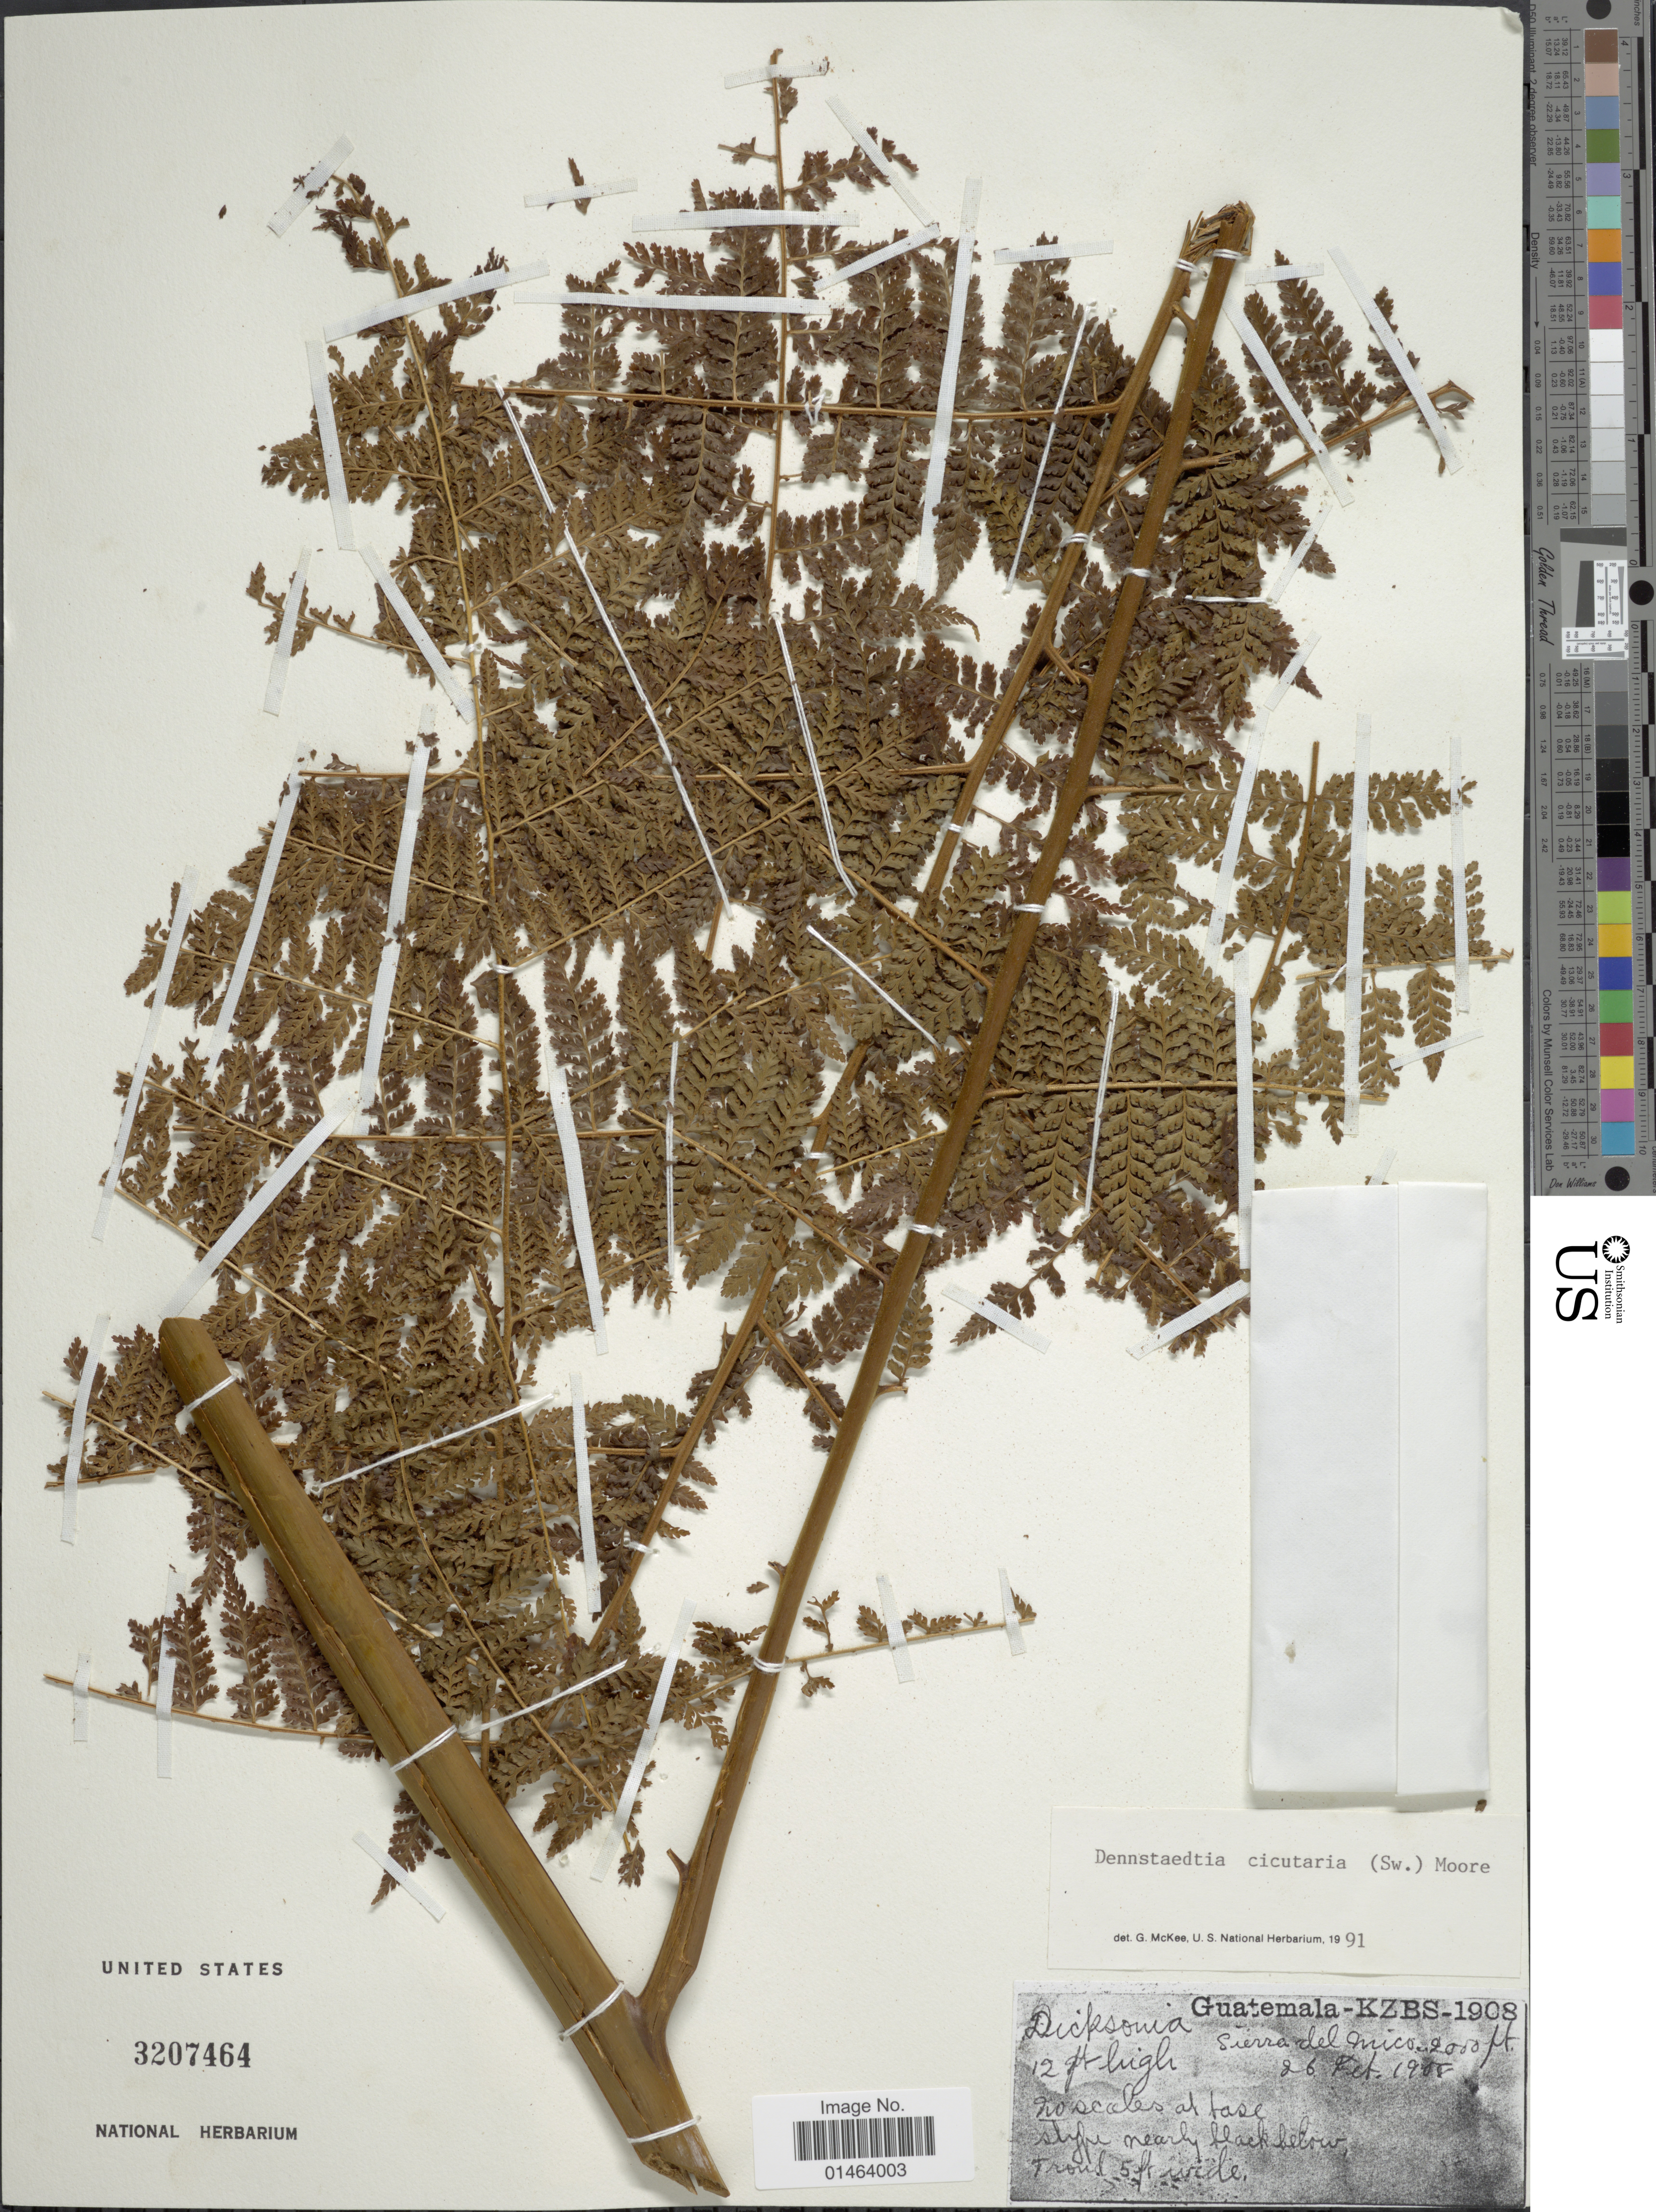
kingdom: Plantae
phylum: Tracheophyta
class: Polypodiopsida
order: Polypodiales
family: Dennstaedtiaceae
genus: Dennstaedtia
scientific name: Dennstaedtia cicutaria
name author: (Sw.) T. Moore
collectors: KZBS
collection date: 1908-02-26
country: Guatemala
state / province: Guatemala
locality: Sierra del mico.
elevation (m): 610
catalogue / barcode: US 3207464